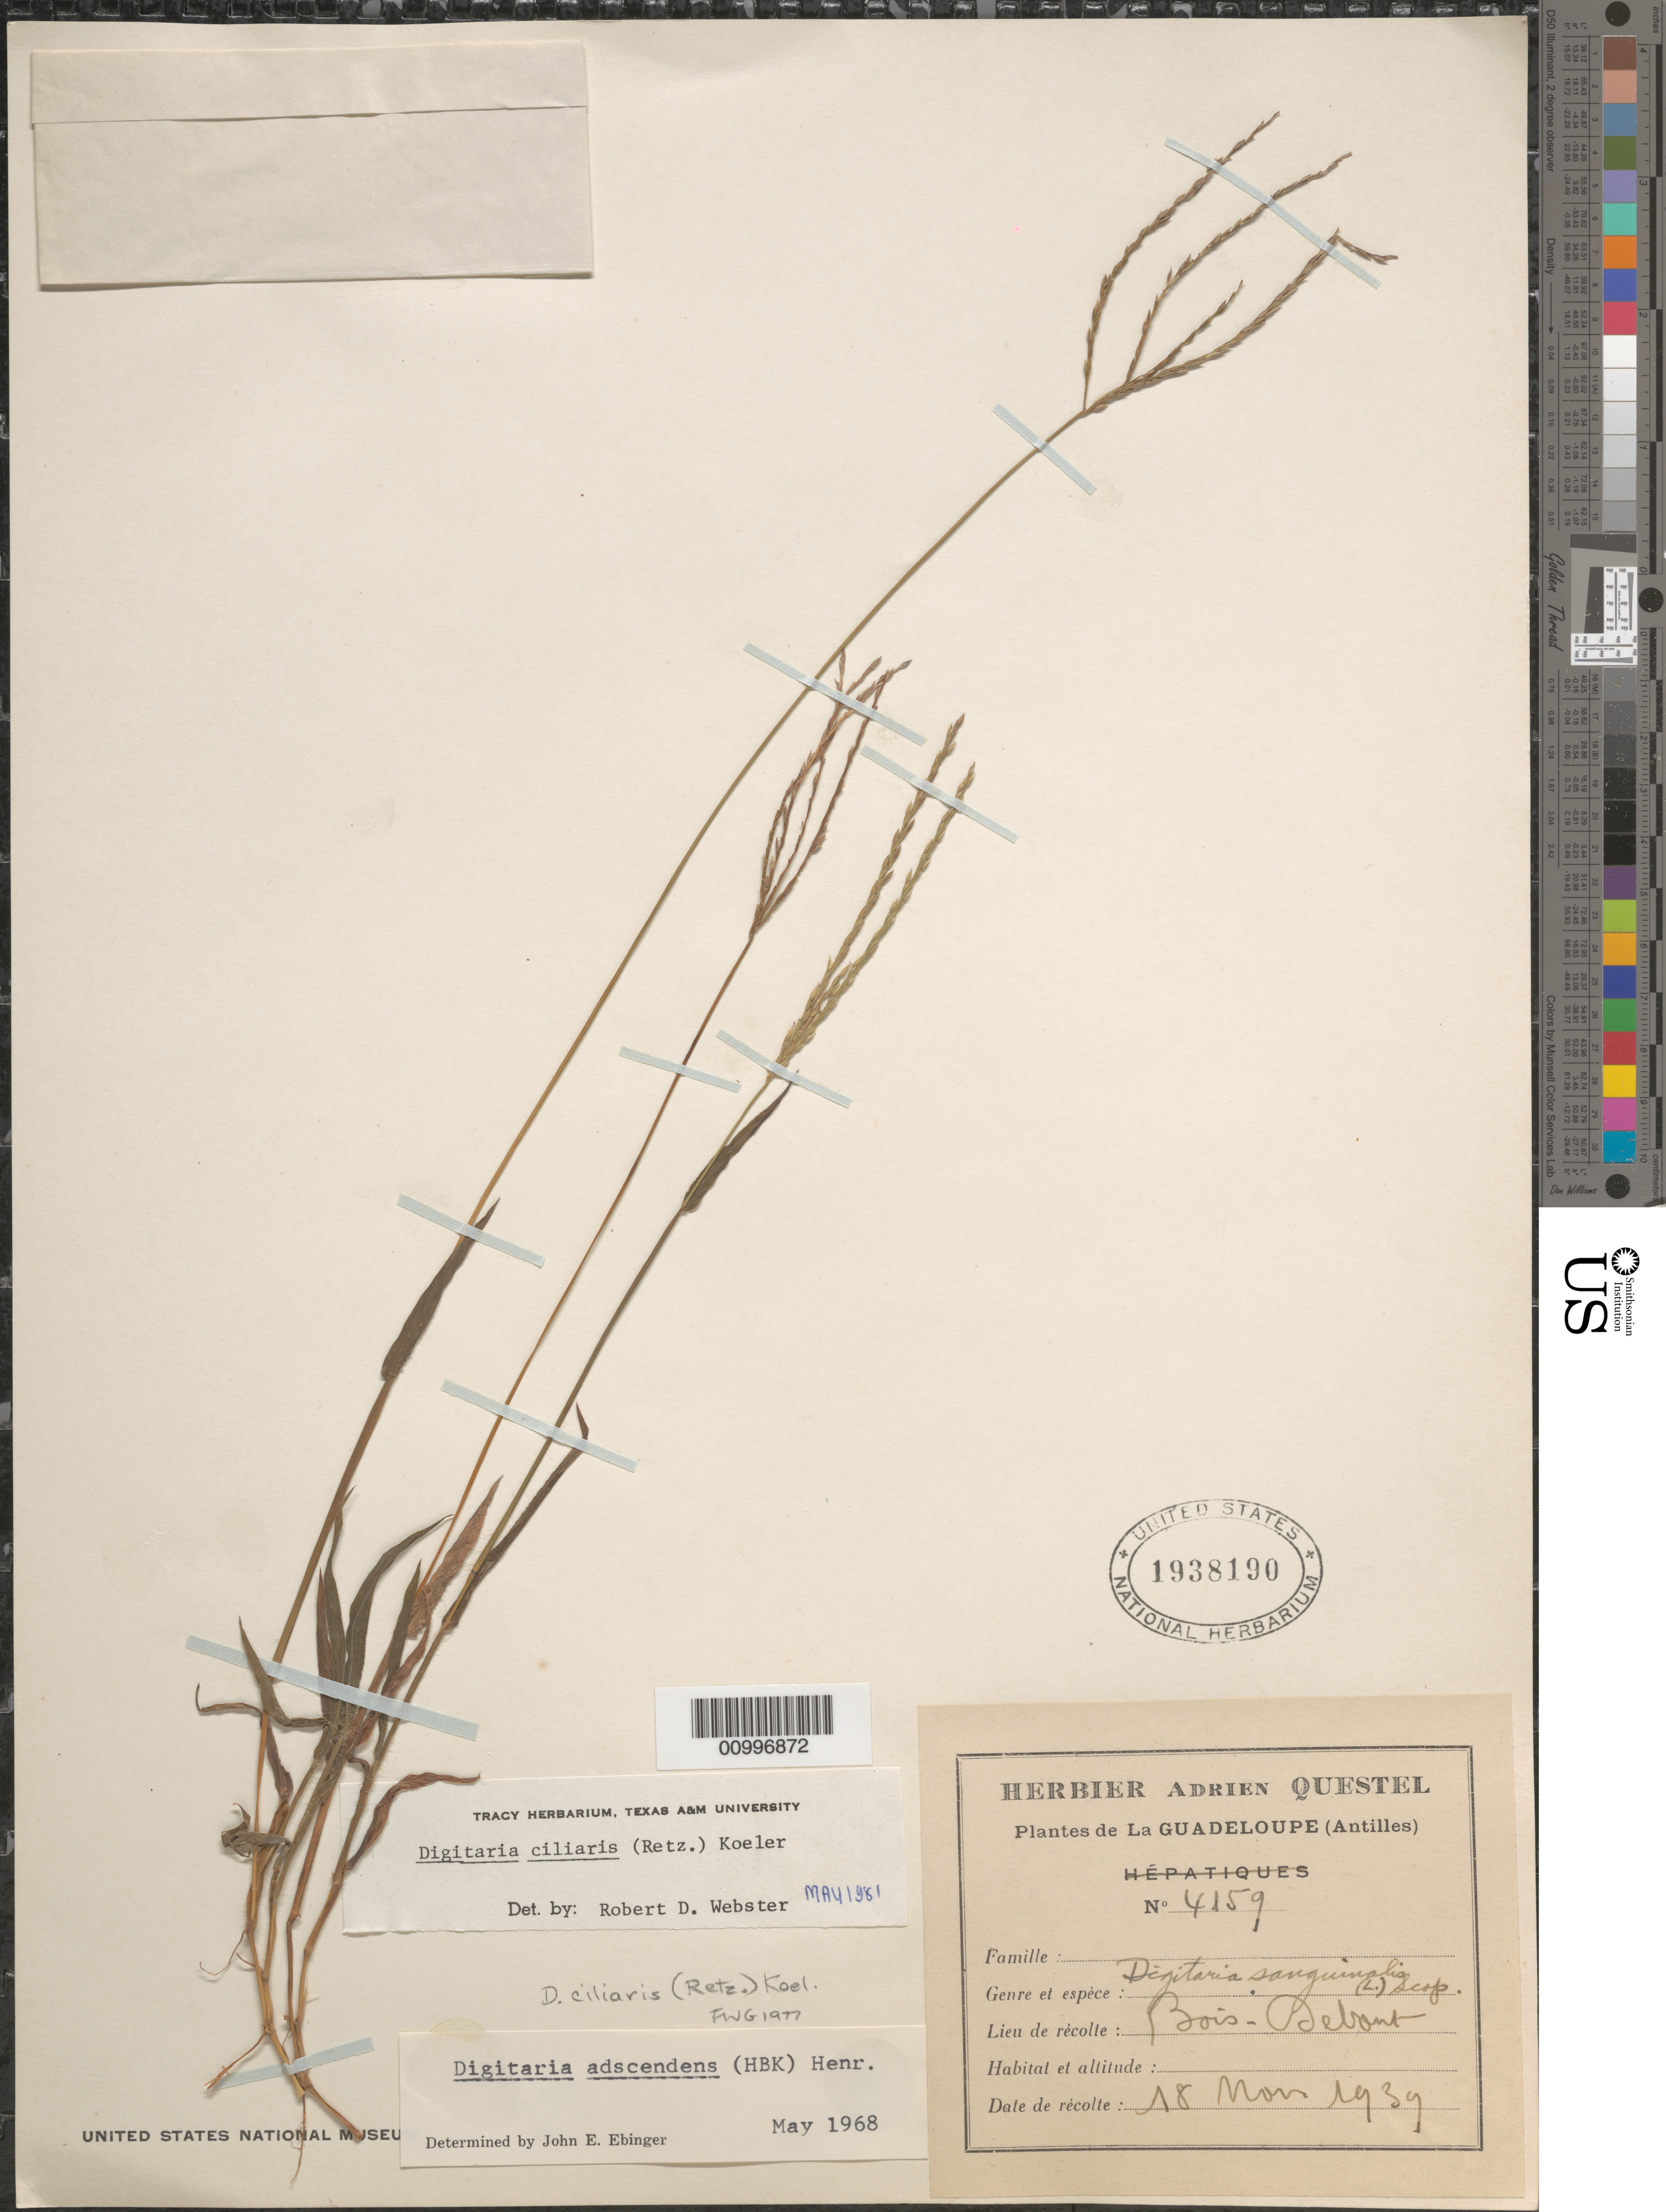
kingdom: Plantae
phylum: Tracheophyta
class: Liliopsida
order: Poales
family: Poaceae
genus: Digitaria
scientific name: Digitaria ciliaris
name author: (Retz.) Koeler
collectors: A. Questel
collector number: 4159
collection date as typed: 18 Mar 1939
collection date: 1939-03-18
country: Guadeloupe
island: Basse Terre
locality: Bois-Debout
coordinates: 0 N, 0 E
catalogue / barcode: US 1938190